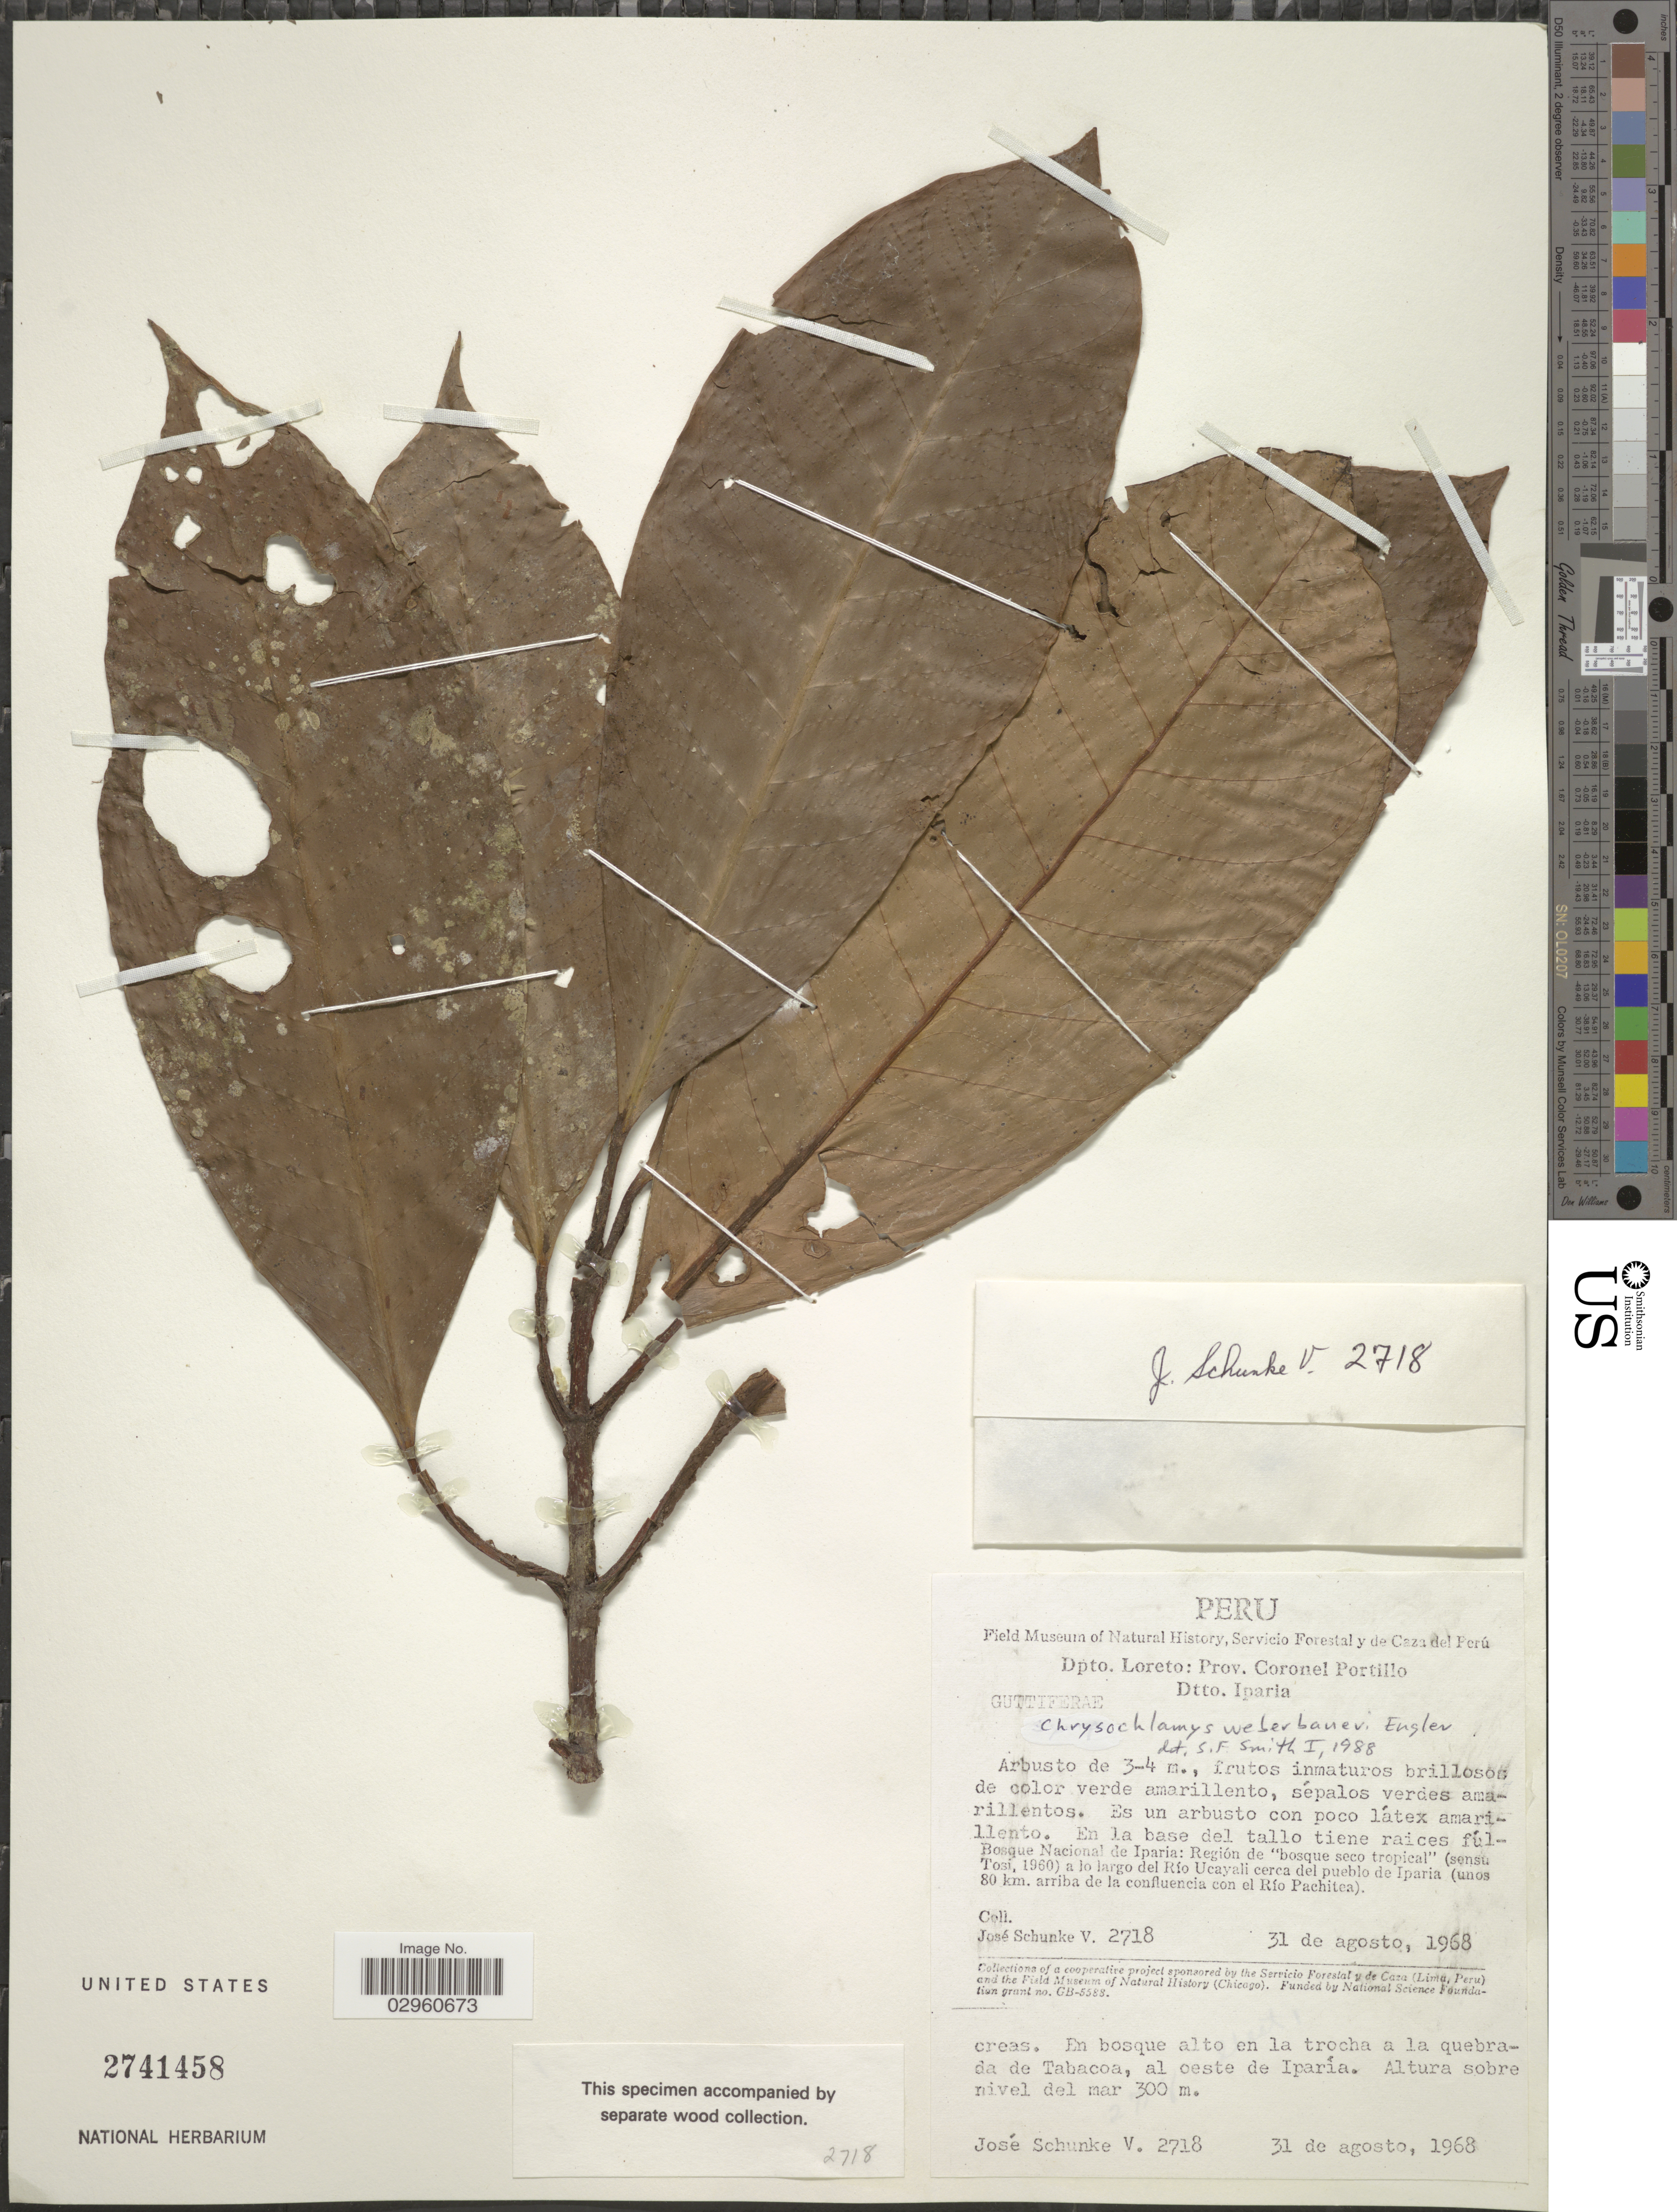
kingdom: Plantae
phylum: Tracheophyta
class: Magnoliopsida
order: Malpighiales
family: Clusiaceae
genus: Chrysochlamys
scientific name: Chrysochlamys weberbaueri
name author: Engl.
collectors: J. Schunke Vigo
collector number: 2718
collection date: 1968-08-31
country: Peru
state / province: Loreto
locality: Dpto. Loreto: prov. Coronel Portillo. Dtto. Iparia. En la base del tallo tiene raices fúlcreas. En bosque alto en la trocha a la quebrada de Tabacoa, al oeste de Iparía. Bosque Nacional de Iparia: Región de "bosque seco tropical" (sensu Tosi, 1960) a lo largo del Río Ucayali cerca del pueblo de Iparia (unos 80 km. arriba de la confluencia con el Río Pachitea).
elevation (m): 300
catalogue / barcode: US 2741458